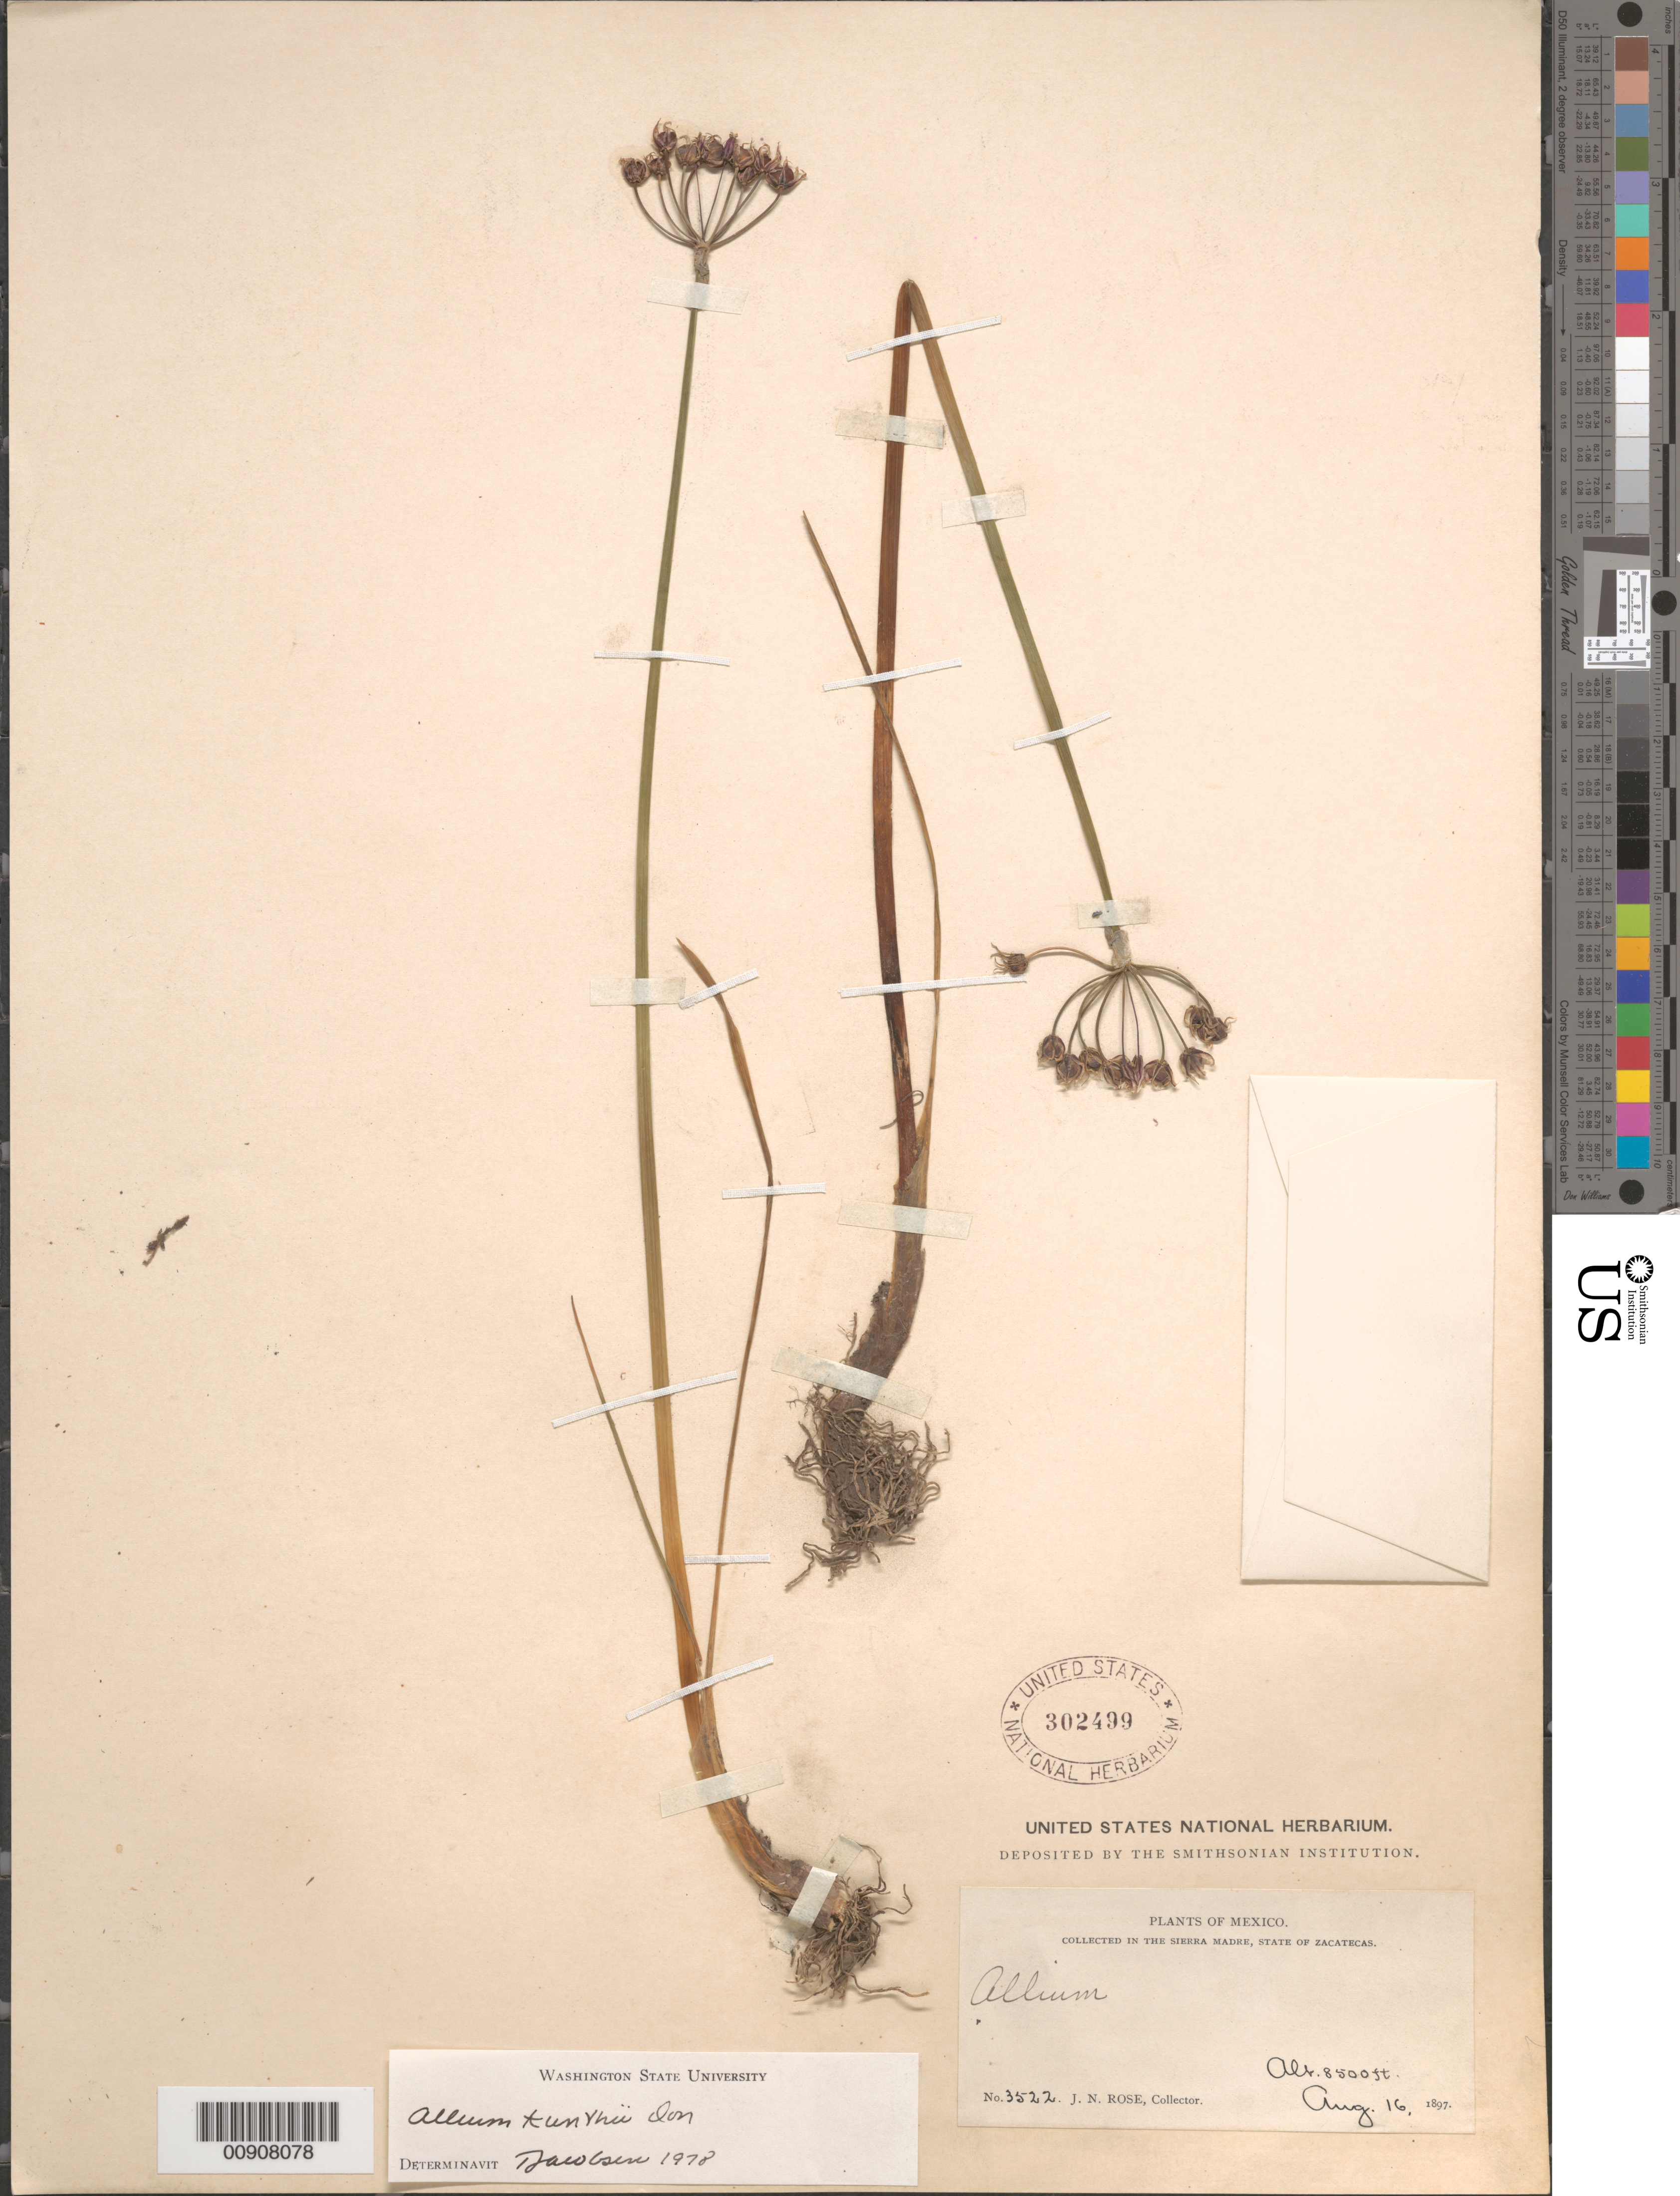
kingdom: Plantae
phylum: Tracheophyta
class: Liliopsida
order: Asparagales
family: Amaryllidaceae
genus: Allium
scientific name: Allium kunthii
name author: G. Don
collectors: J. N. Rose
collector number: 3522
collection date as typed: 16 Aug 1897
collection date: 1897-08-16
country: Mexico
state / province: Zacatecas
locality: Sierra Madre, State of Zacatecas.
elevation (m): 2591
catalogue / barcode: US 302499